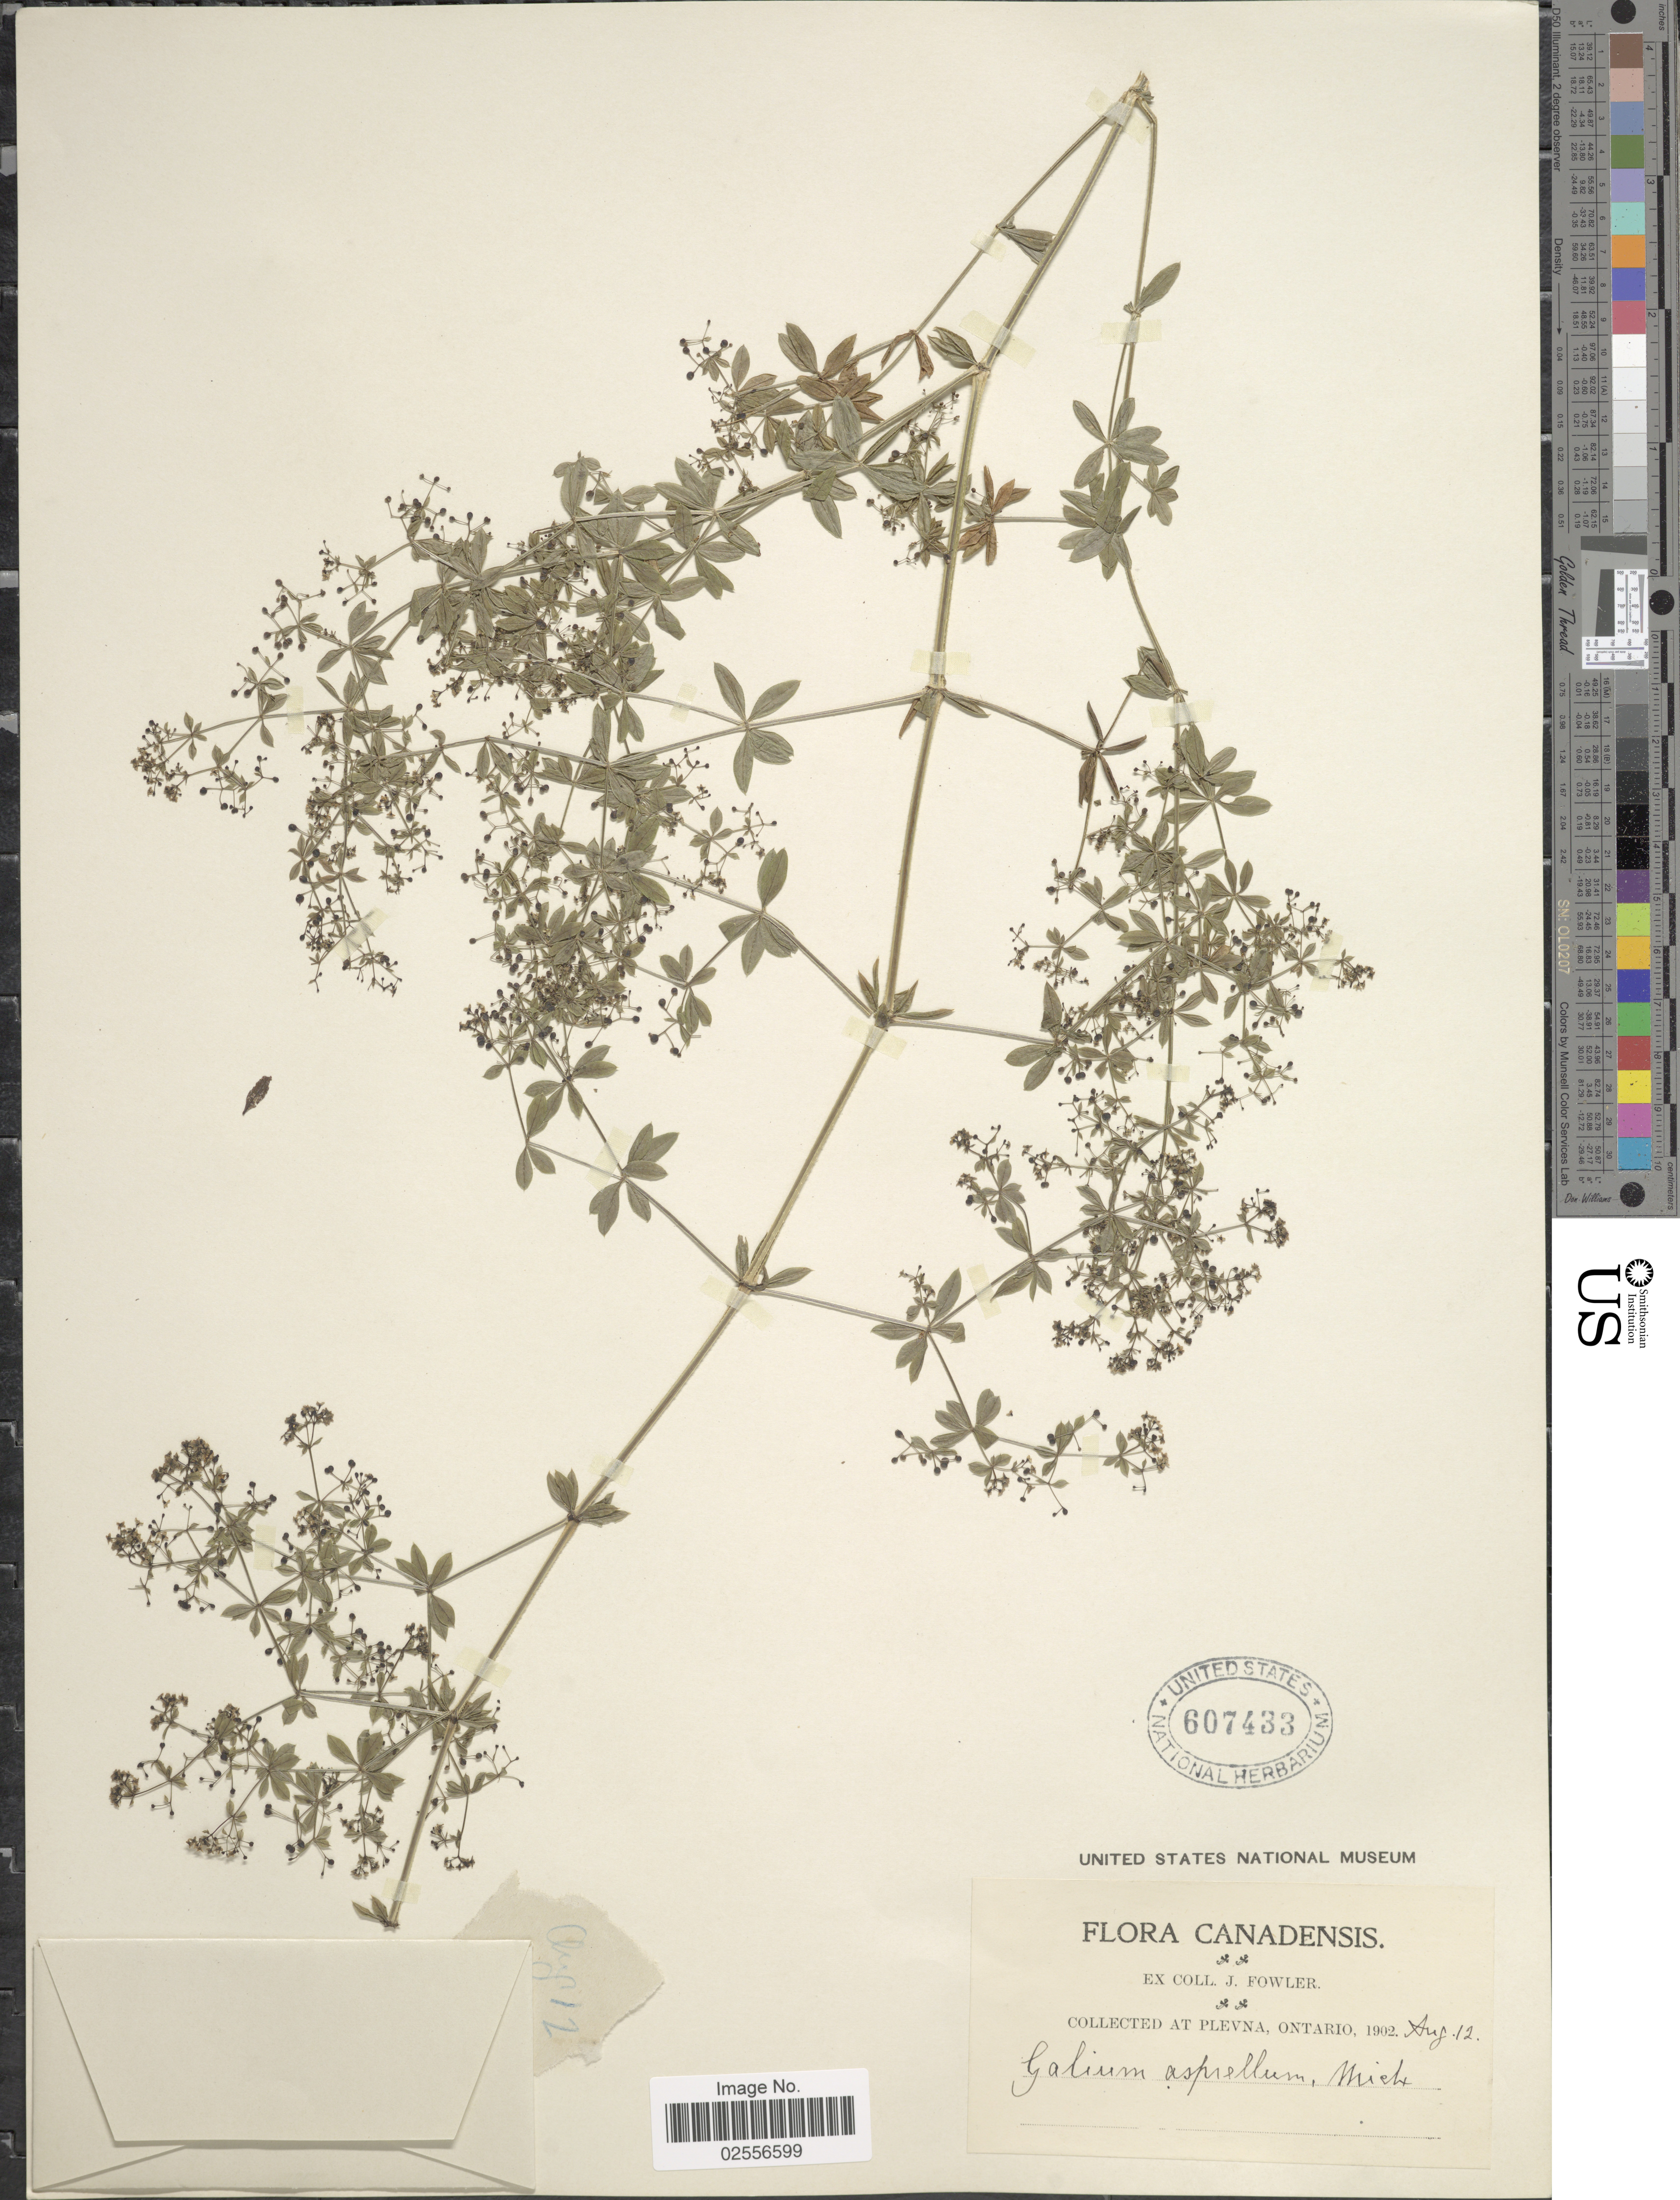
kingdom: Plantae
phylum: Tracheophyta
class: Magnoliopsida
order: Gentianales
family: Rubiaceae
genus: Galium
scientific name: Galium asprellum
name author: Michx.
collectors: J. P. Fowler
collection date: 1902-08-12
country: Canada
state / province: Ontario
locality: At Plevna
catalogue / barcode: US 607433